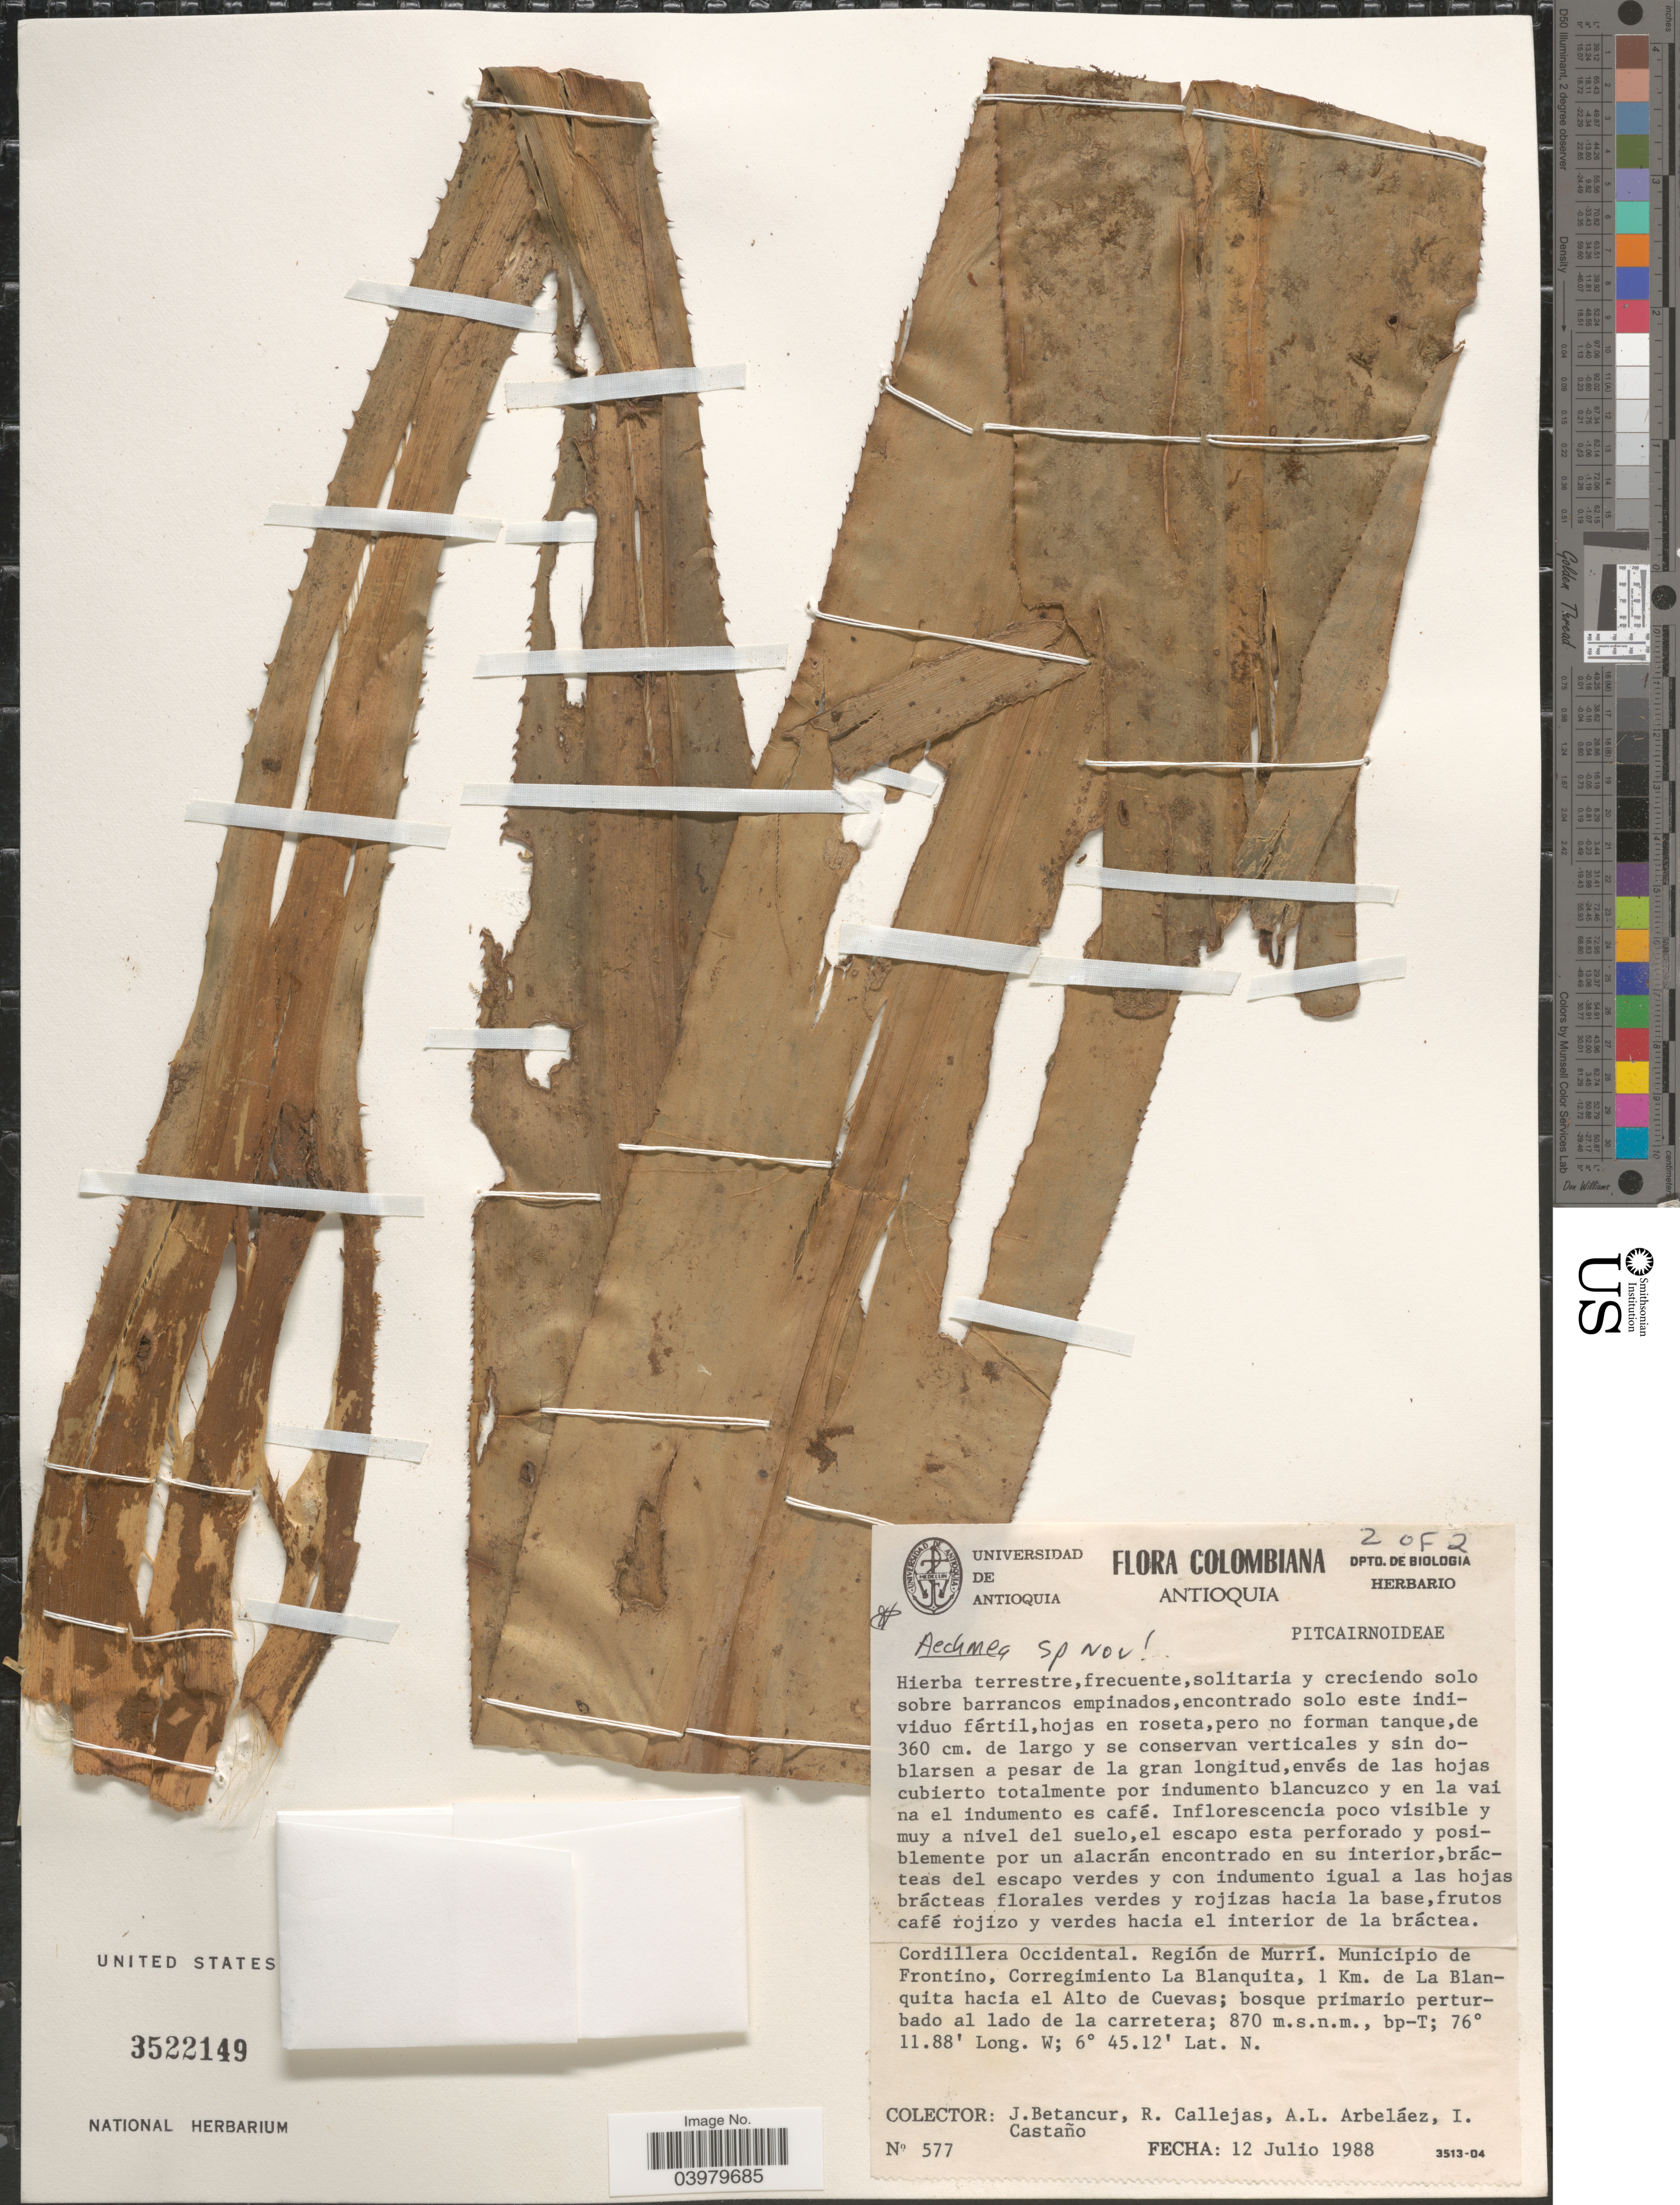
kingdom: Plantae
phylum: Tracheophyta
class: Liliopsida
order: Poales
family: Bromeliaceae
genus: Aechmea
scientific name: Aechmea magdalenae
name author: (André) André ex Baker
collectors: J. Betancur, R. Callejas, A. Arbeláez Alvarez & I. Castaño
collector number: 577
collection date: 1988-07-12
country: Colombia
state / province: Antioquia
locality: Cordillera Occidental. Región de Murrí. Municipio de Frontino, Corregimiento La Blanquita, 1 Km. de La Blanquita hacia el Alto de Cuevas.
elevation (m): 870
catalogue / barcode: US 3522149